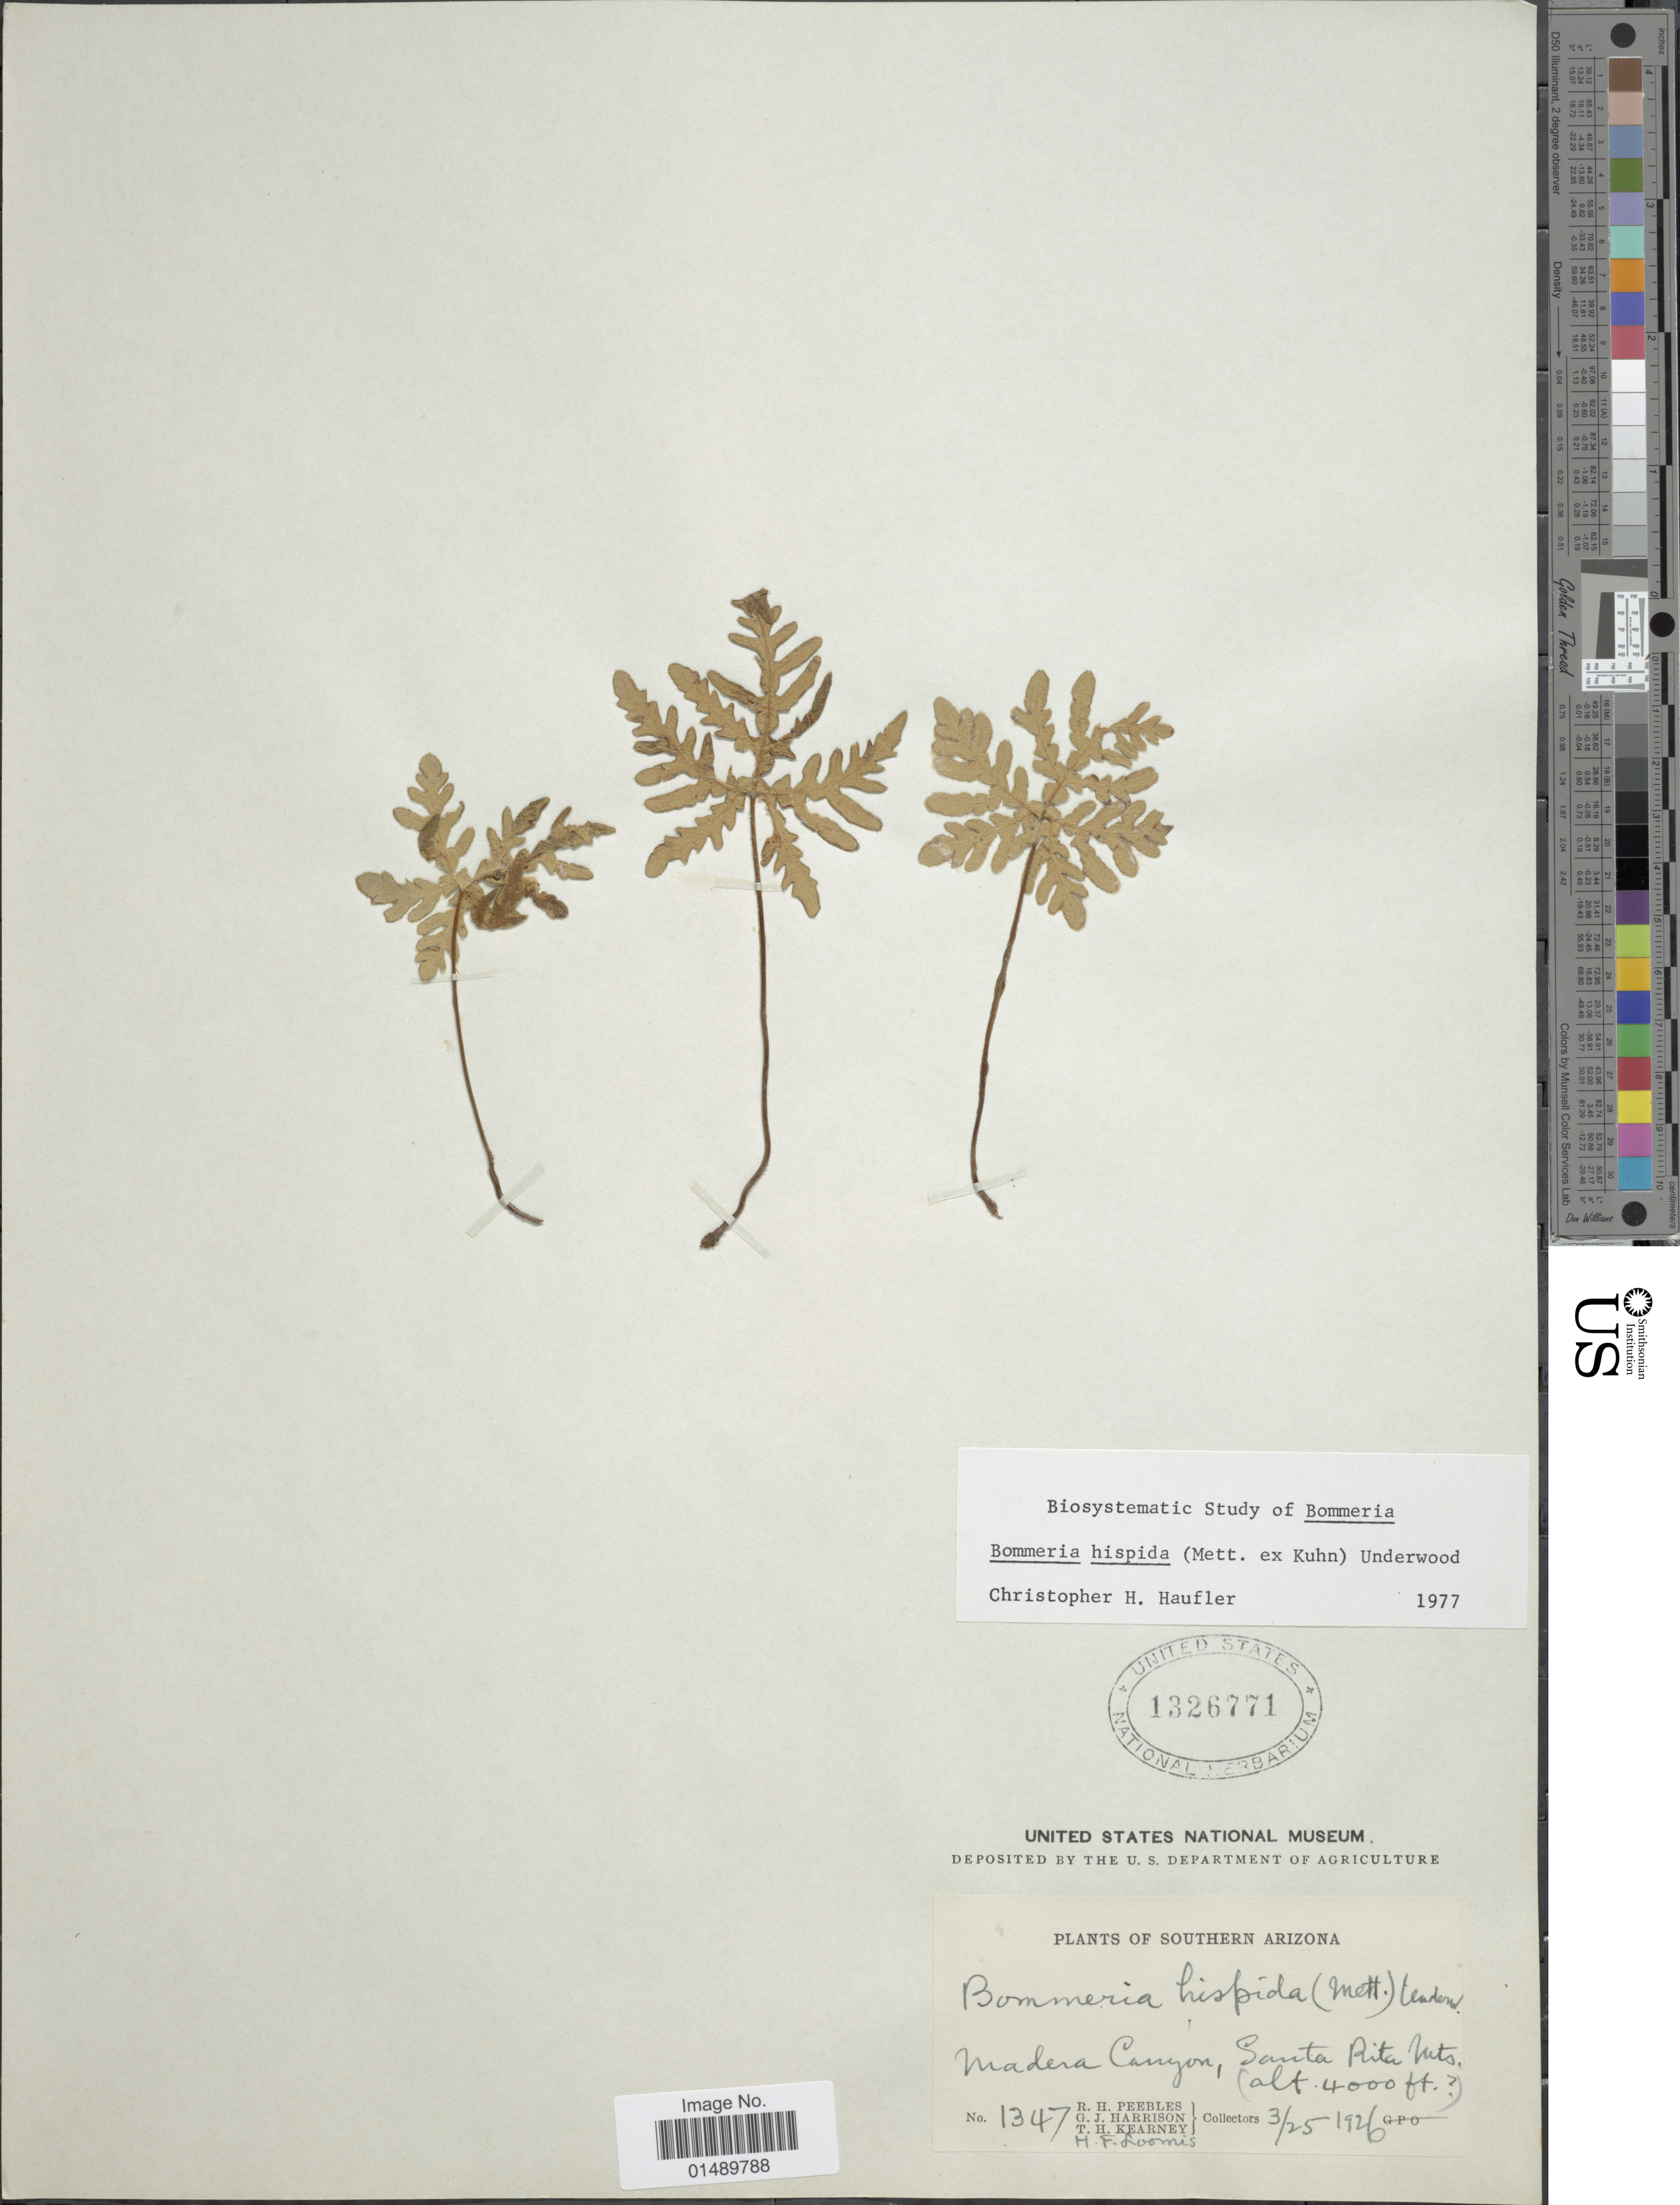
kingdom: Plantae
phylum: Tracheophyta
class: Polypodiopsida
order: Polypodiales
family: Pteridaceae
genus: Bommeria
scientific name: Bommeria hispida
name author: (Mett. ex Kuhn) Underw.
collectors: R. H. Peebles, G. J. Harrison, T. H. Kearney & H. F. Loomis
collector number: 1347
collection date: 1926-03-25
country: United States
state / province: Arizona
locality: Southern Arizona, Madera Canyon, Santa Rits Mts.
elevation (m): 1219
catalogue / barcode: US 1326771